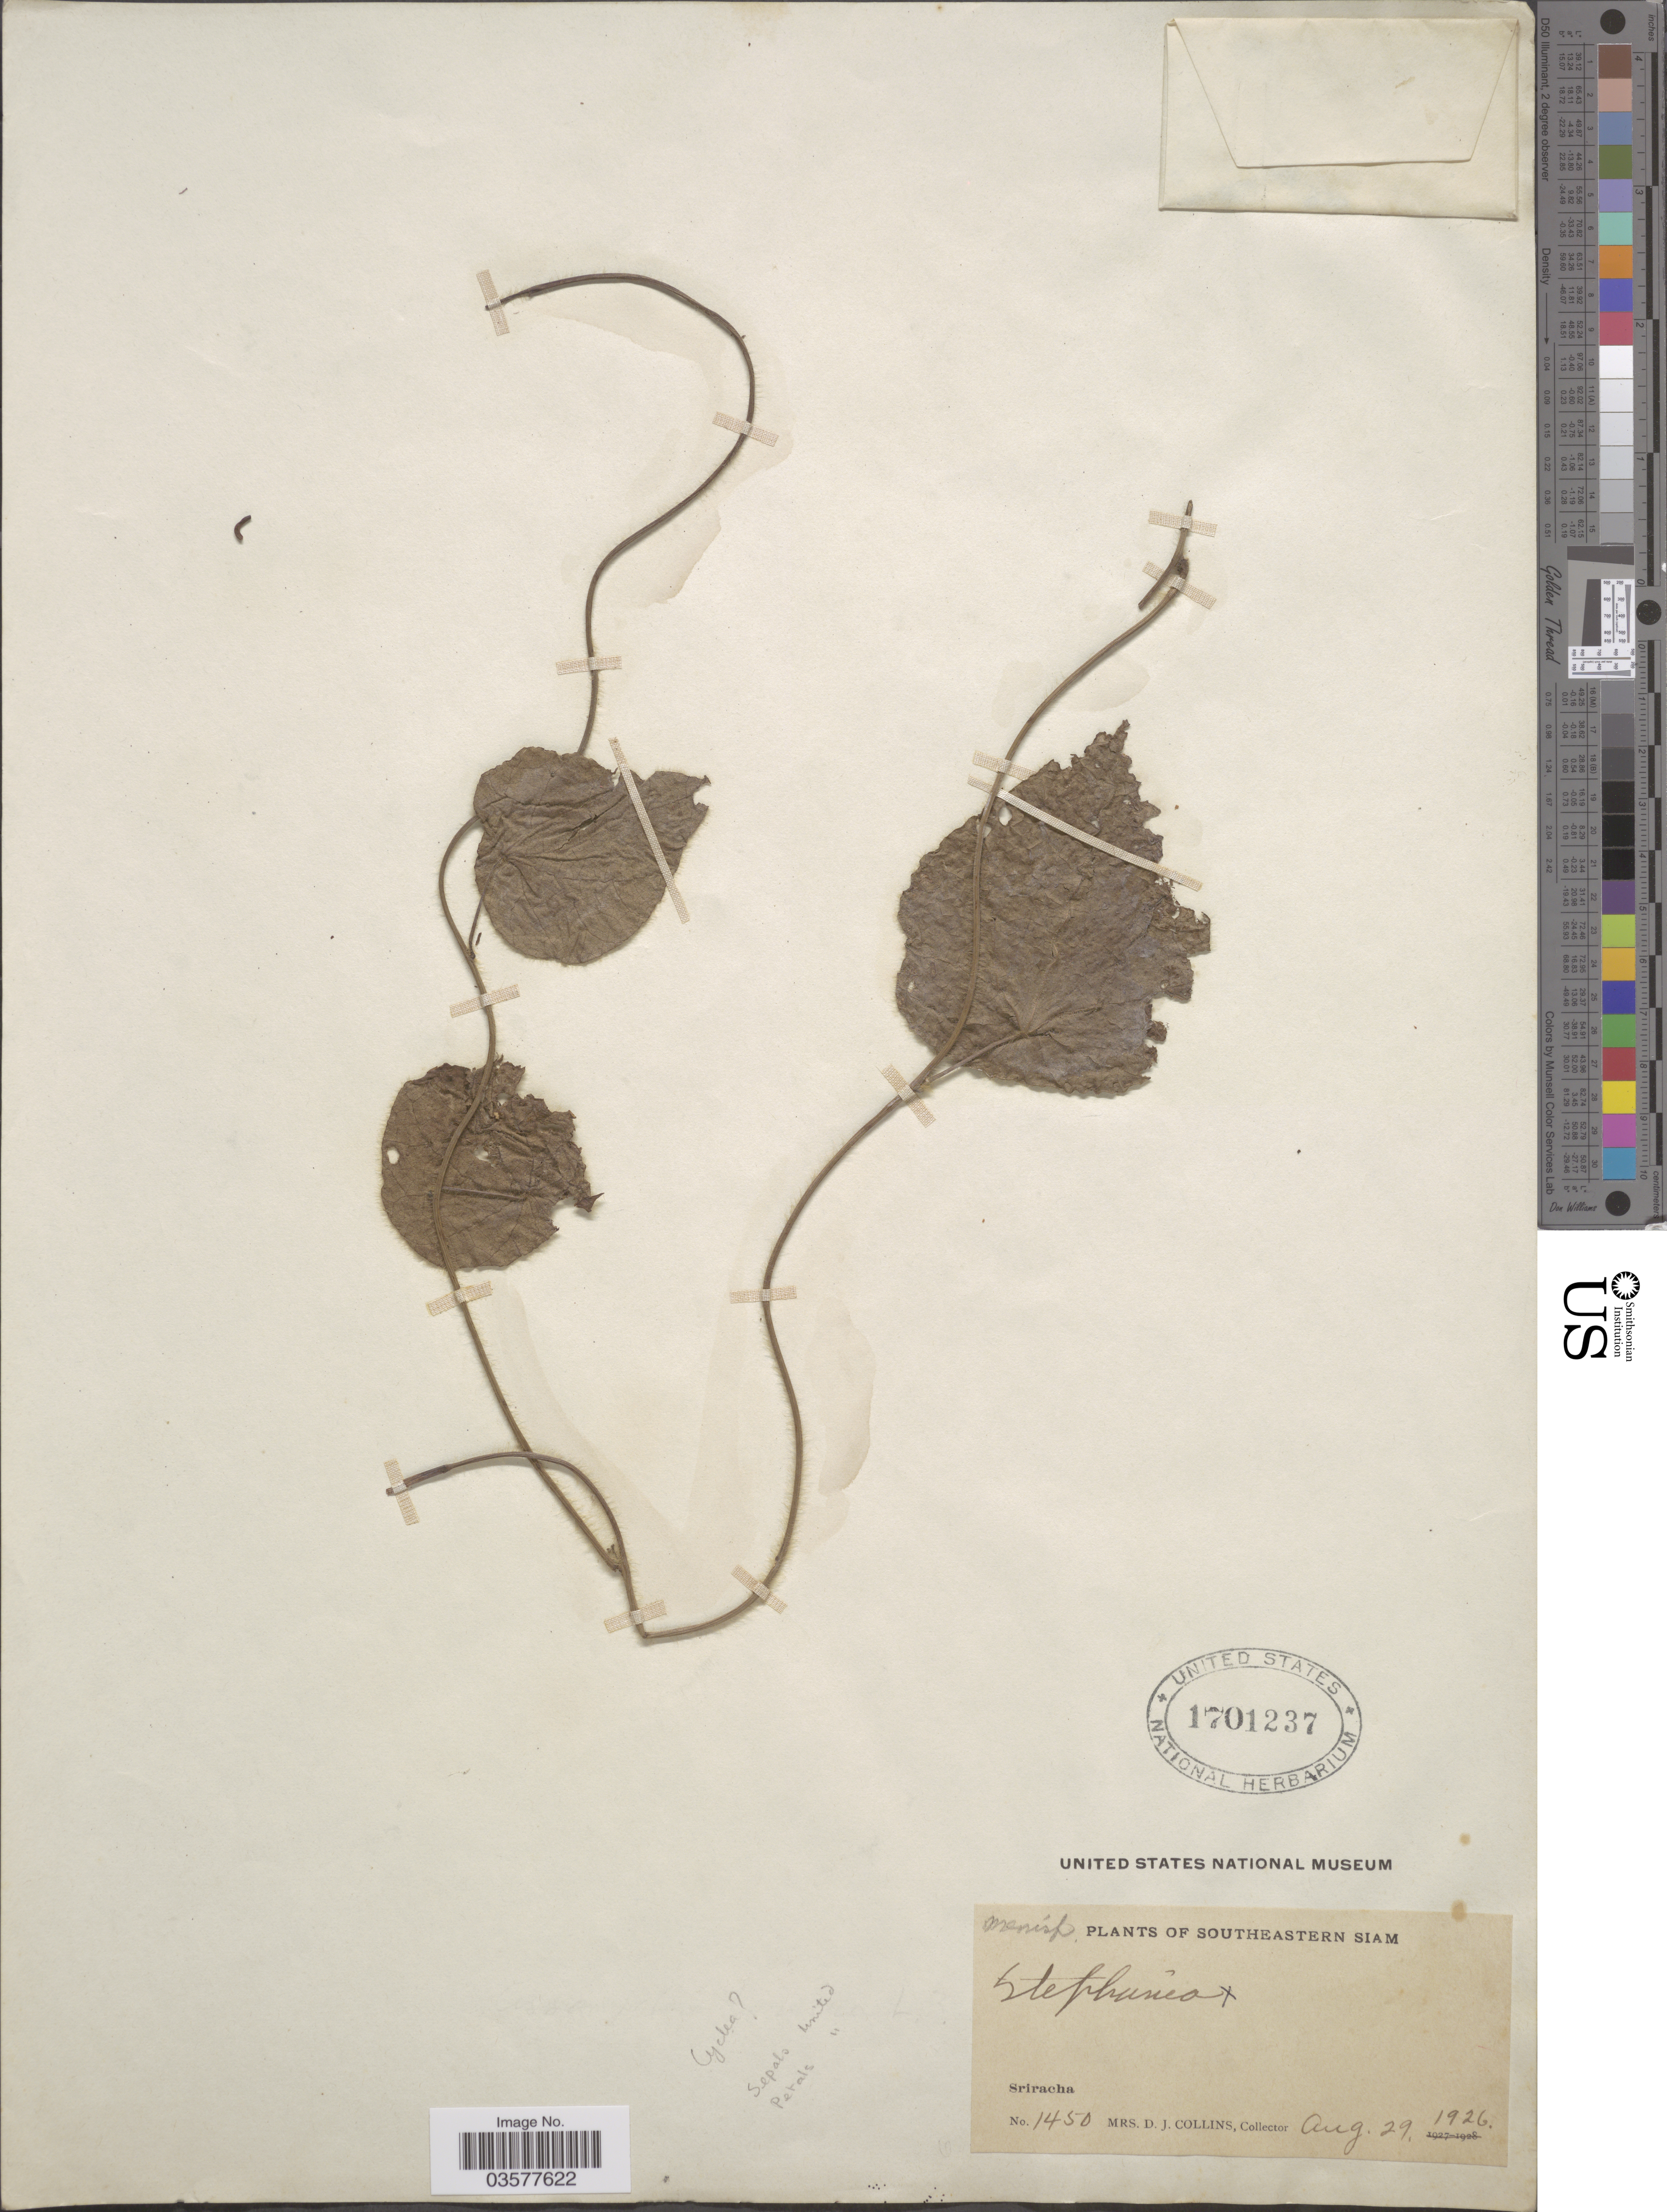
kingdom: Plantae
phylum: Tracheophyta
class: Magnoliopsida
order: Ranunculales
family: Menispermaceae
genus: Stephania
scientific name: Stephania sp.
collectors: Mrs. D. J. Collins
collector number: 1450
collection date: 1926-08-29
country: Thailand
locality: Southeastern Siam. Sriracha.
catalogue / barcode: US 1701237